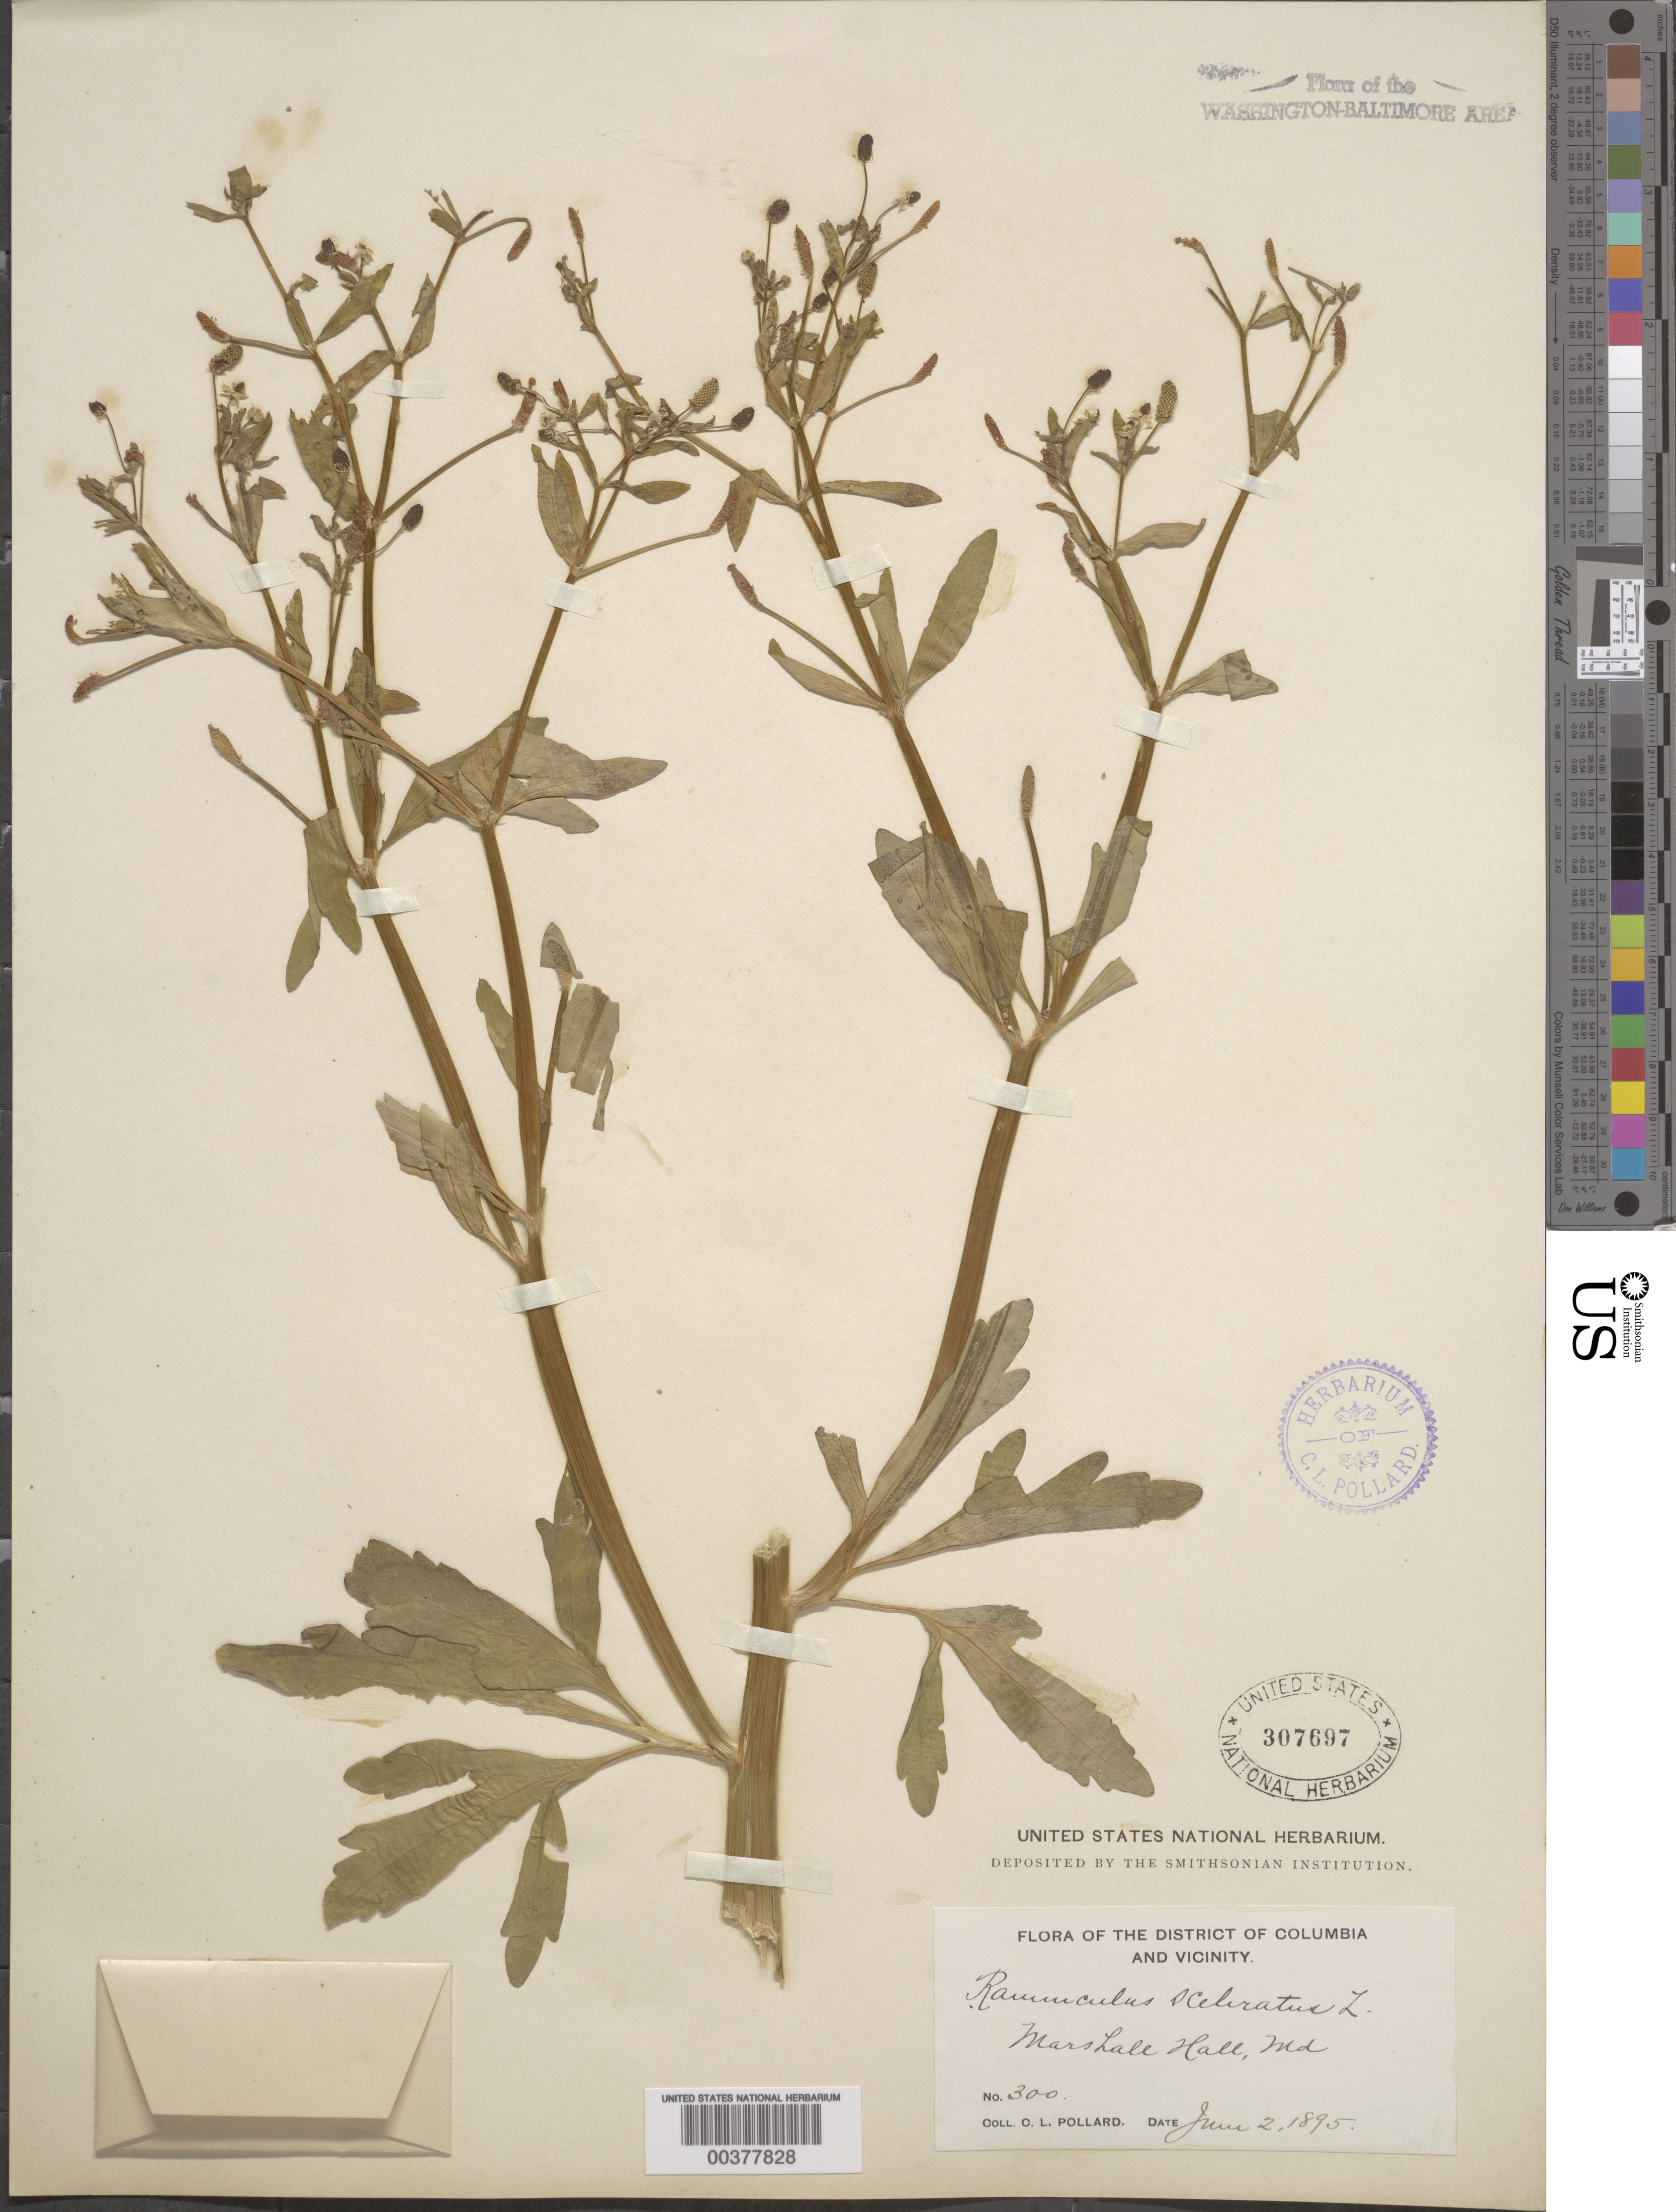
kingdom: Plantae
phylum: Tracheophyta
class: Magnoliopsida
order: Ranunculales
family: Ranunculaceae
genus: Ranunculus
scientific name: Ranunculus sceleratus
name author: L.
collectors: C. L. Pollard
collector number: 300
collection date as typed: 02 Jun 1895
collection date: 1895-06-02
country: United States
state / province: Maryland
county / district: Charles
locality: Marshall Hall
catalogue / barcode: US 307697